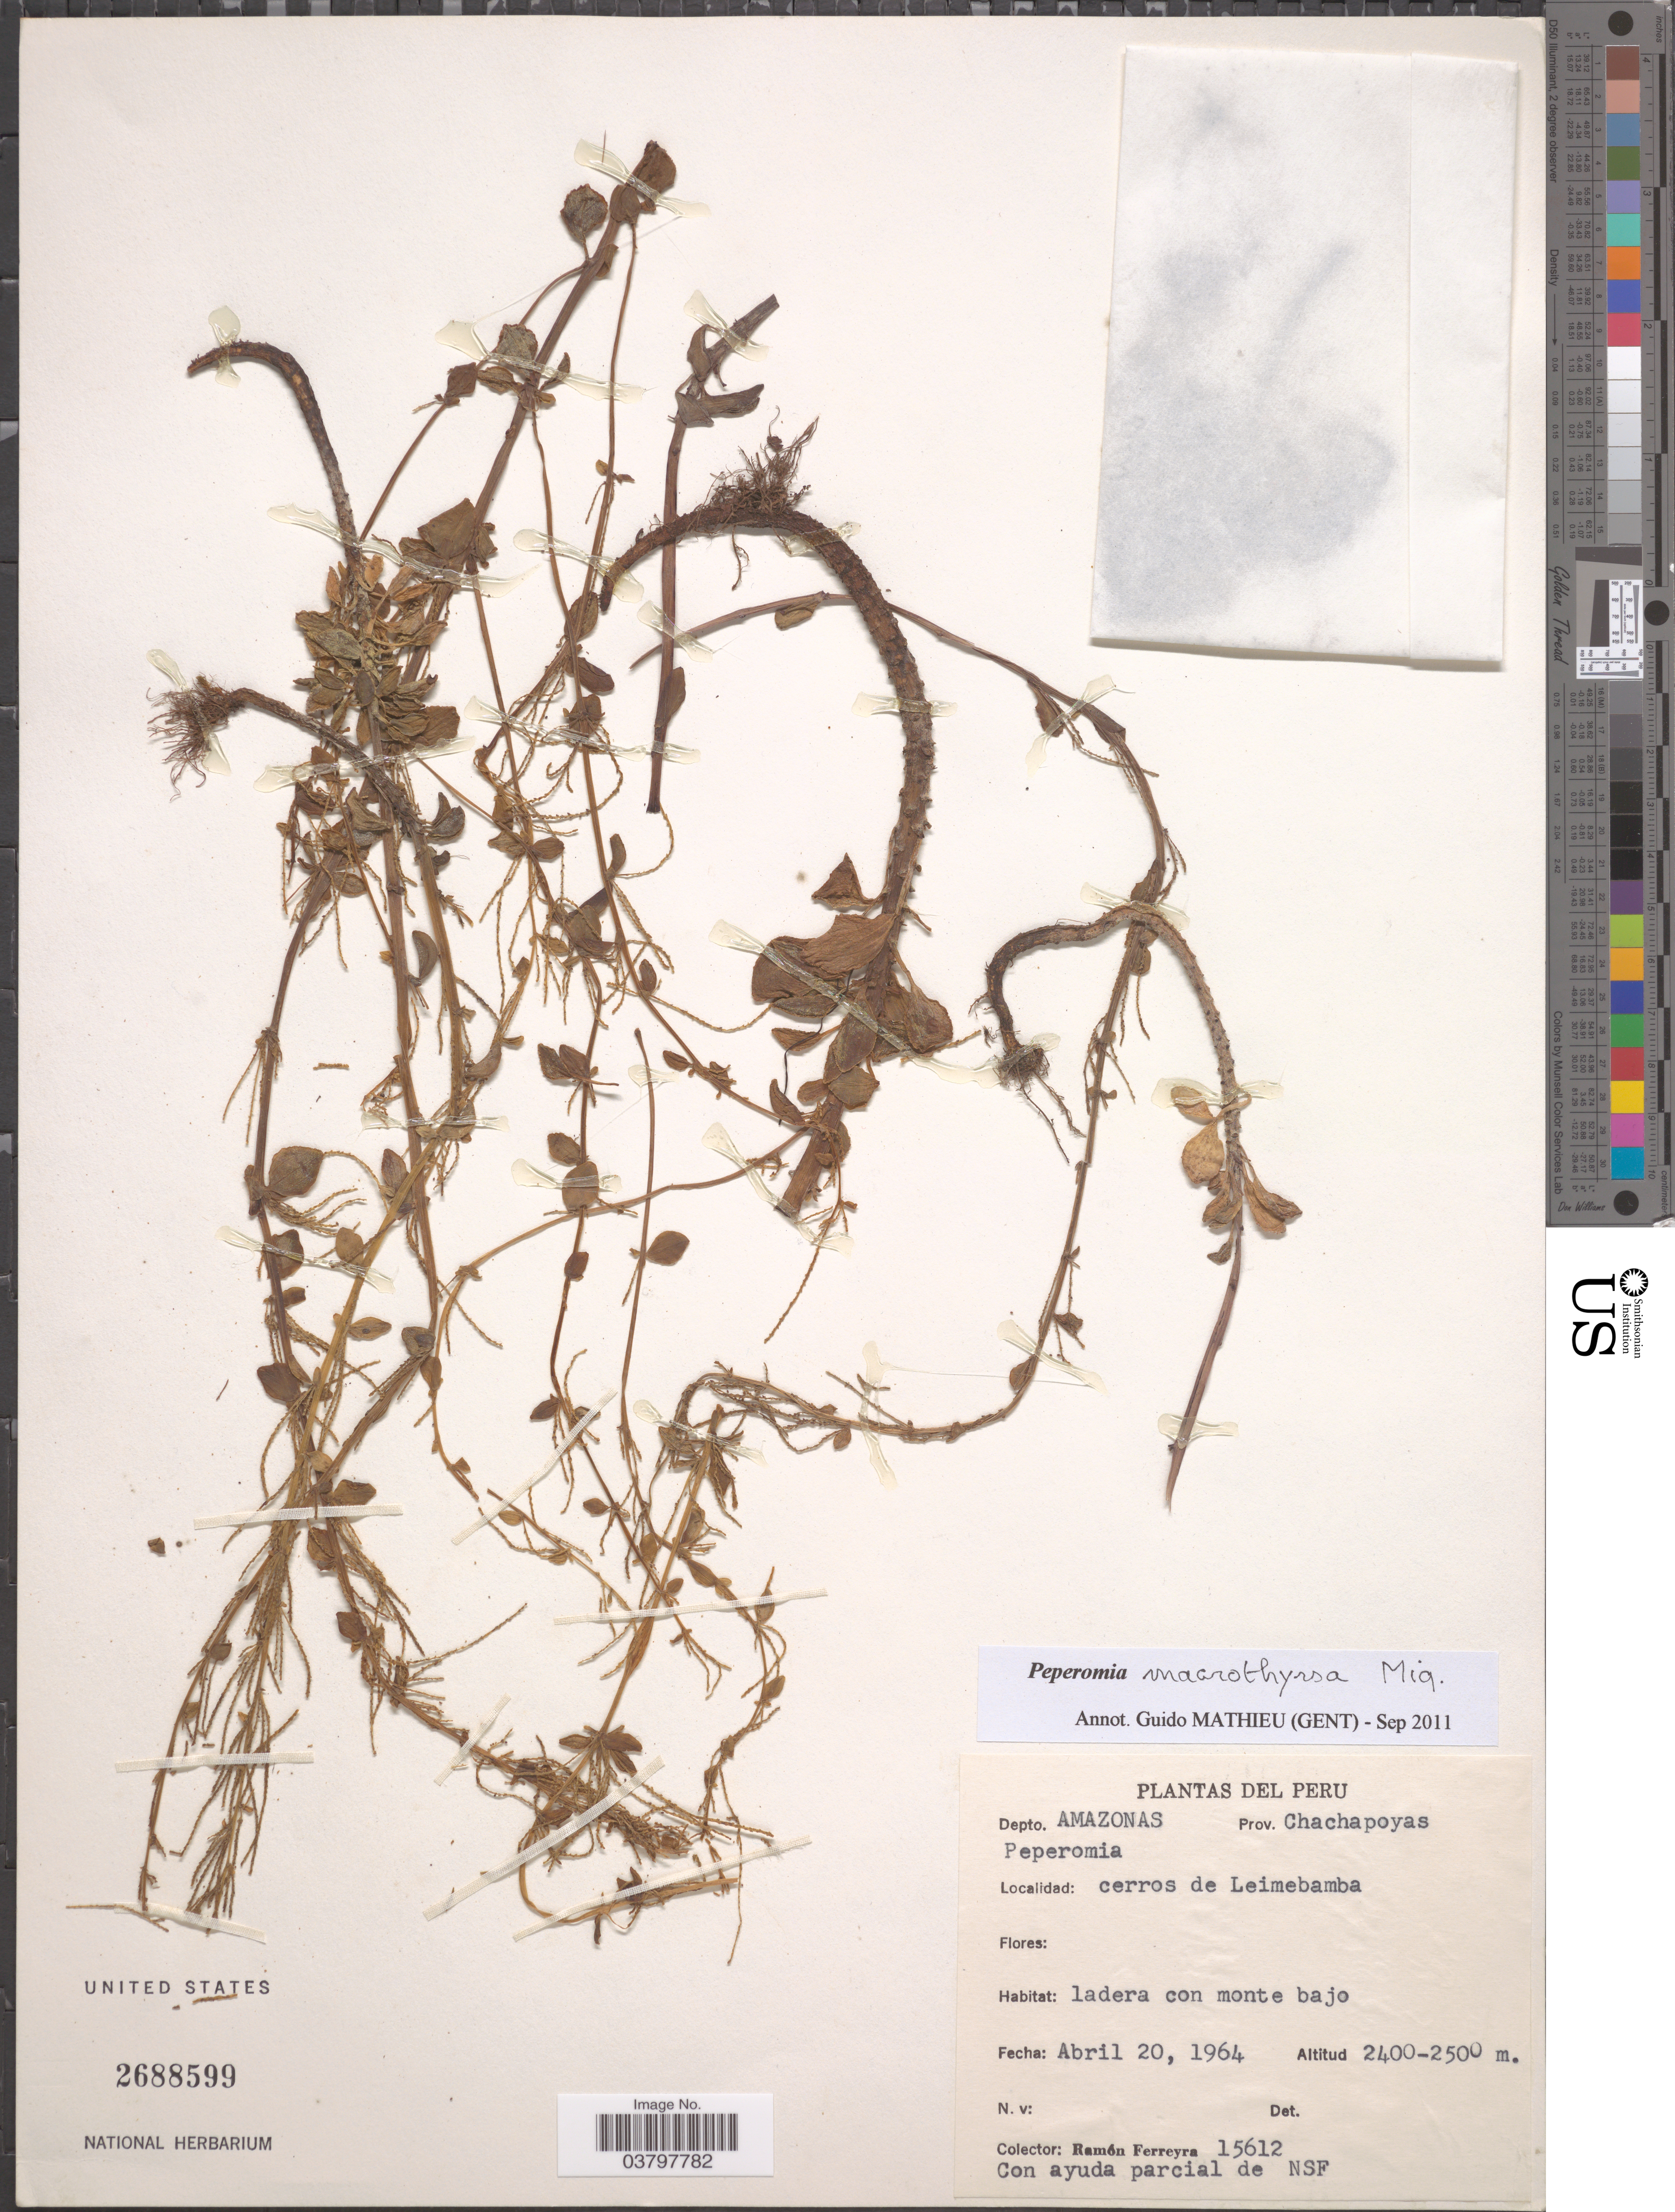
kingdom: Plantae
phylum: Tracheophyta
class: Magnoliopsida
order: Piperales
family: Piperaceae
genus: Peperomia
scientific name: Peperomia macrothyrsa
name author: Miq.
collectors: R. A. Ferreyra & NSF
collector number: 15612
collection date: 1964-04-20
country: Peru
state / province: Amazonas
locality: Depto. Amazonas Prov. Chachapoyas. Cerros de Leimebamba.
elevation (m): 2400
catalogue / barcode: US 2688599